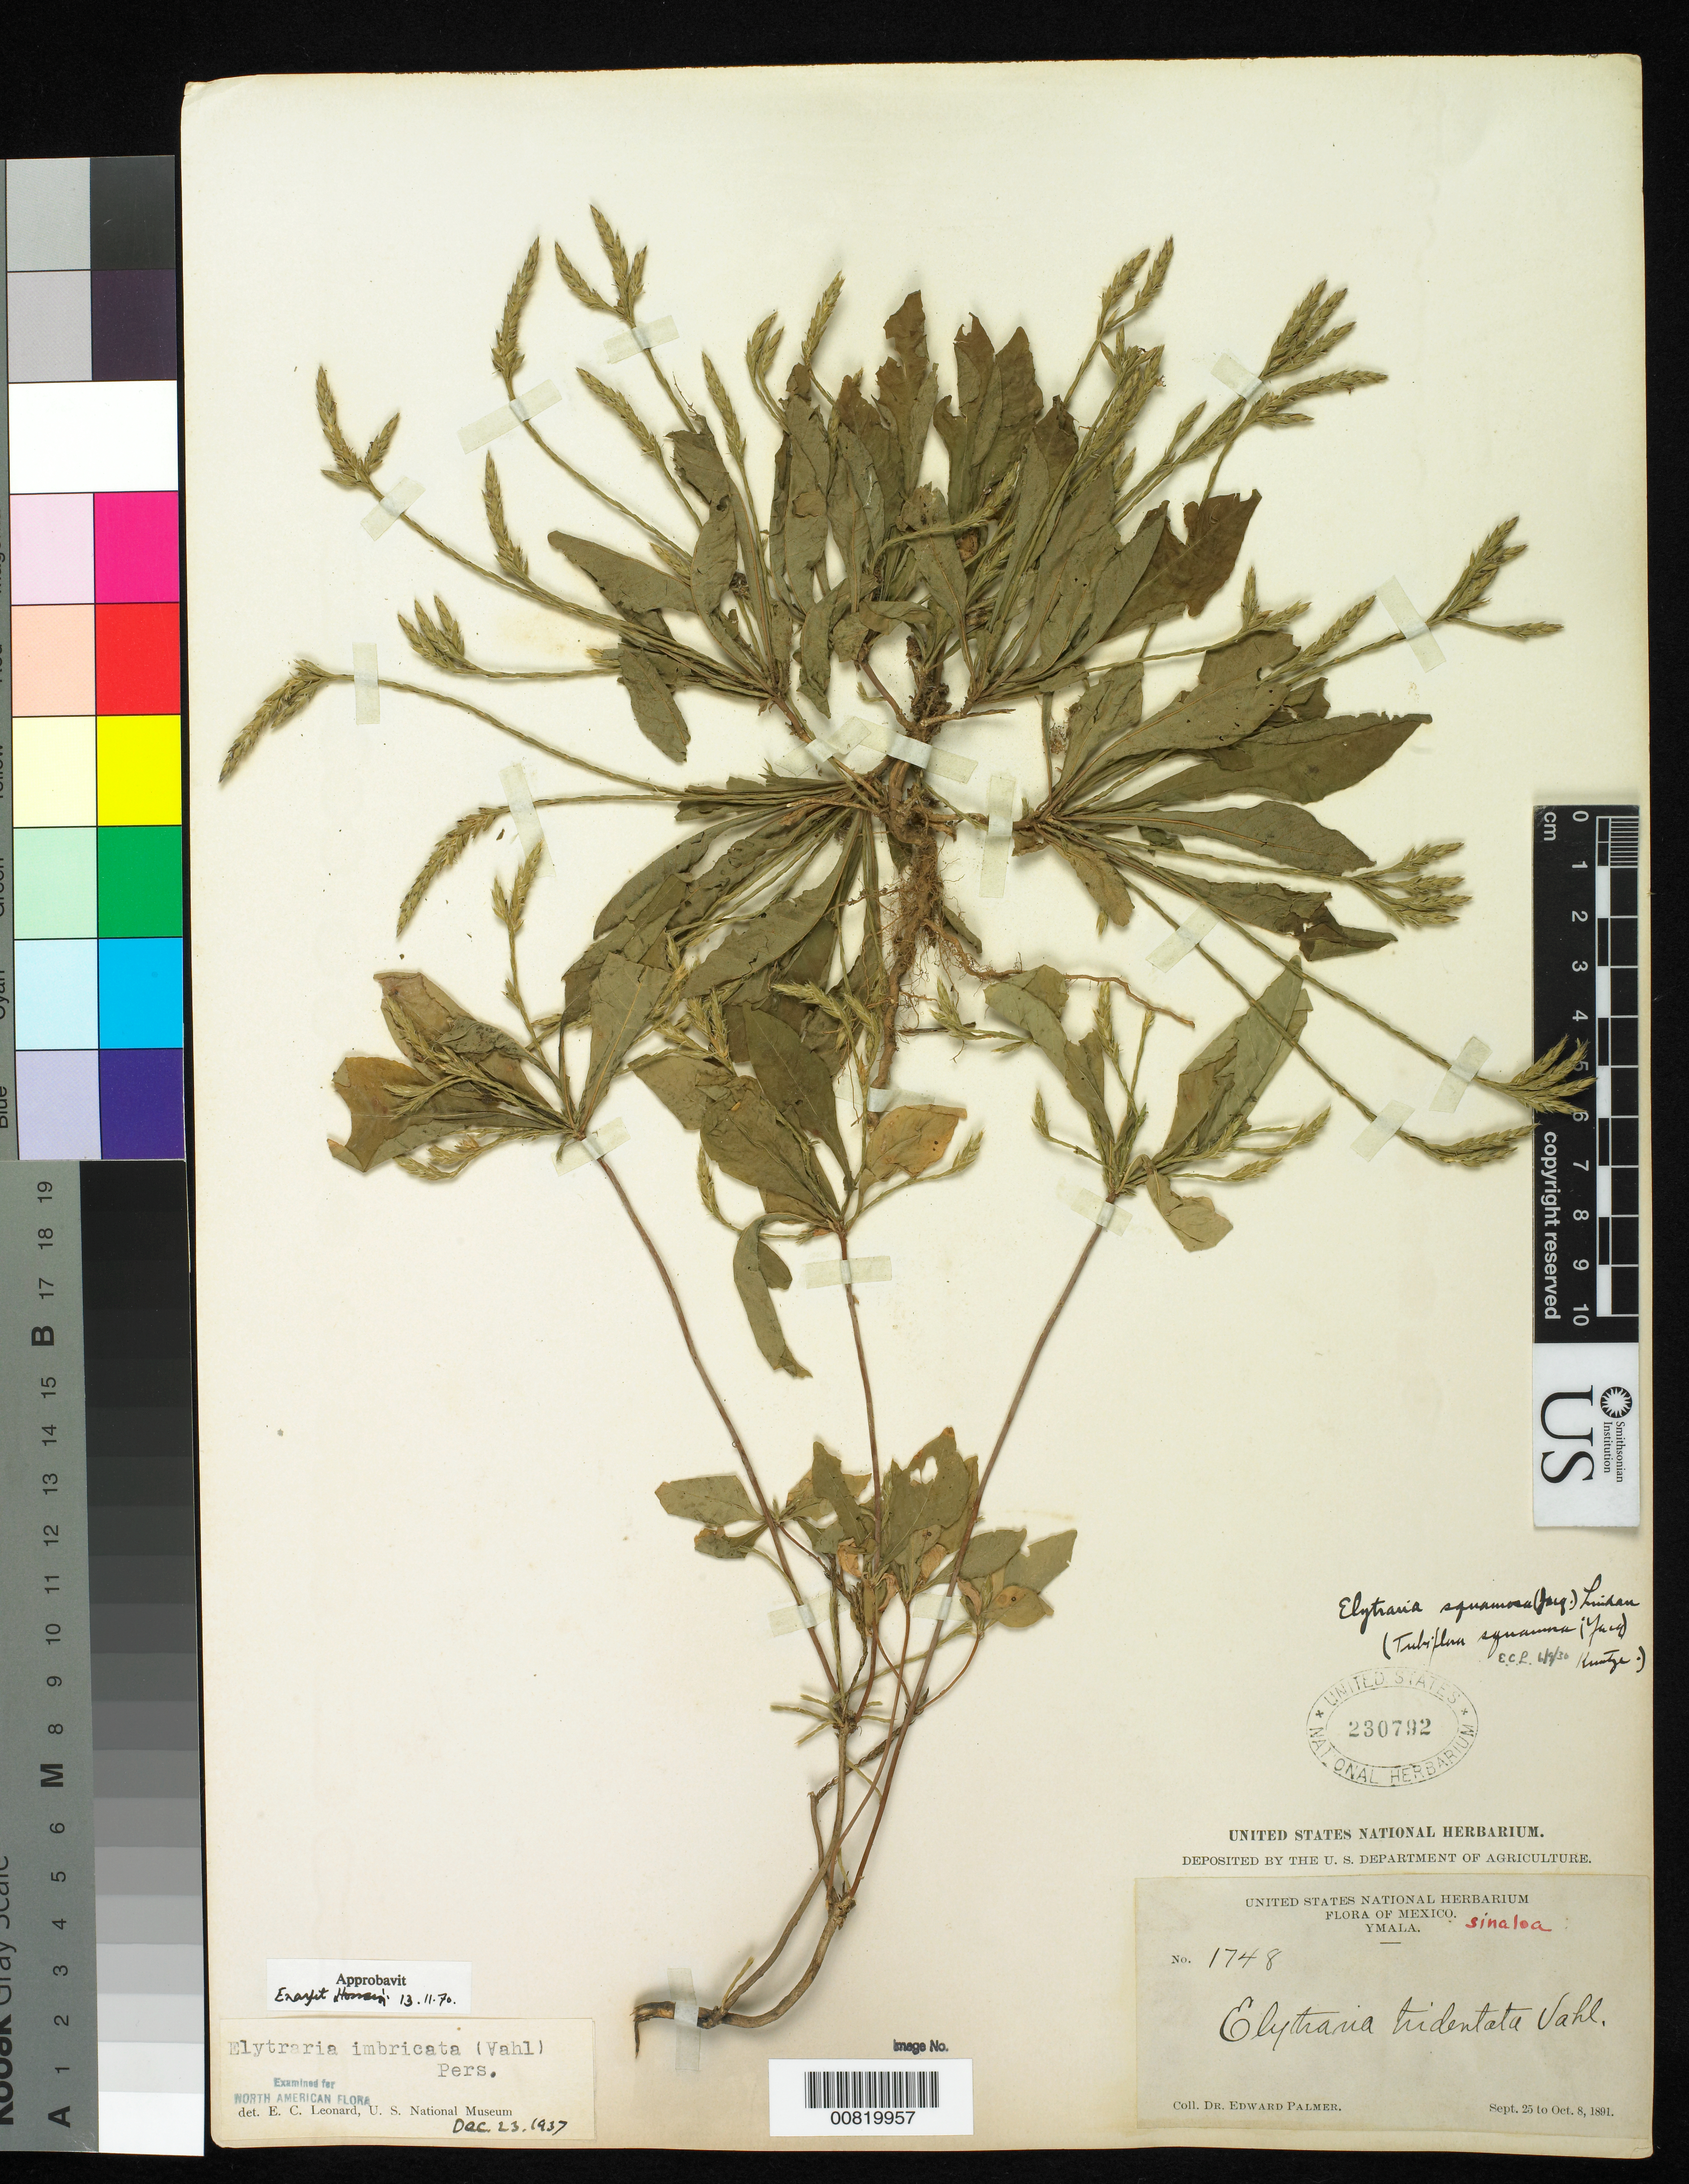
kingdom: Plantae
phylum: Tracheophyta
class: Magnoliopsida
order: Lamiales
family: Acanthaceae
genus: Elytraria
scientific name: Elytraria imbricata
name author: (Vahl) Pers.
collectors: E. Palmer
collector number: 1748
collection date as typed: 25 Sep 1891 to 08 Oct 1891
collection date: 1891-09-25/1891-10-08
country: Mexico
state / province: Sinaloa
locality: Ymala, Sinaloa.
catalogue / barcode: US 230792